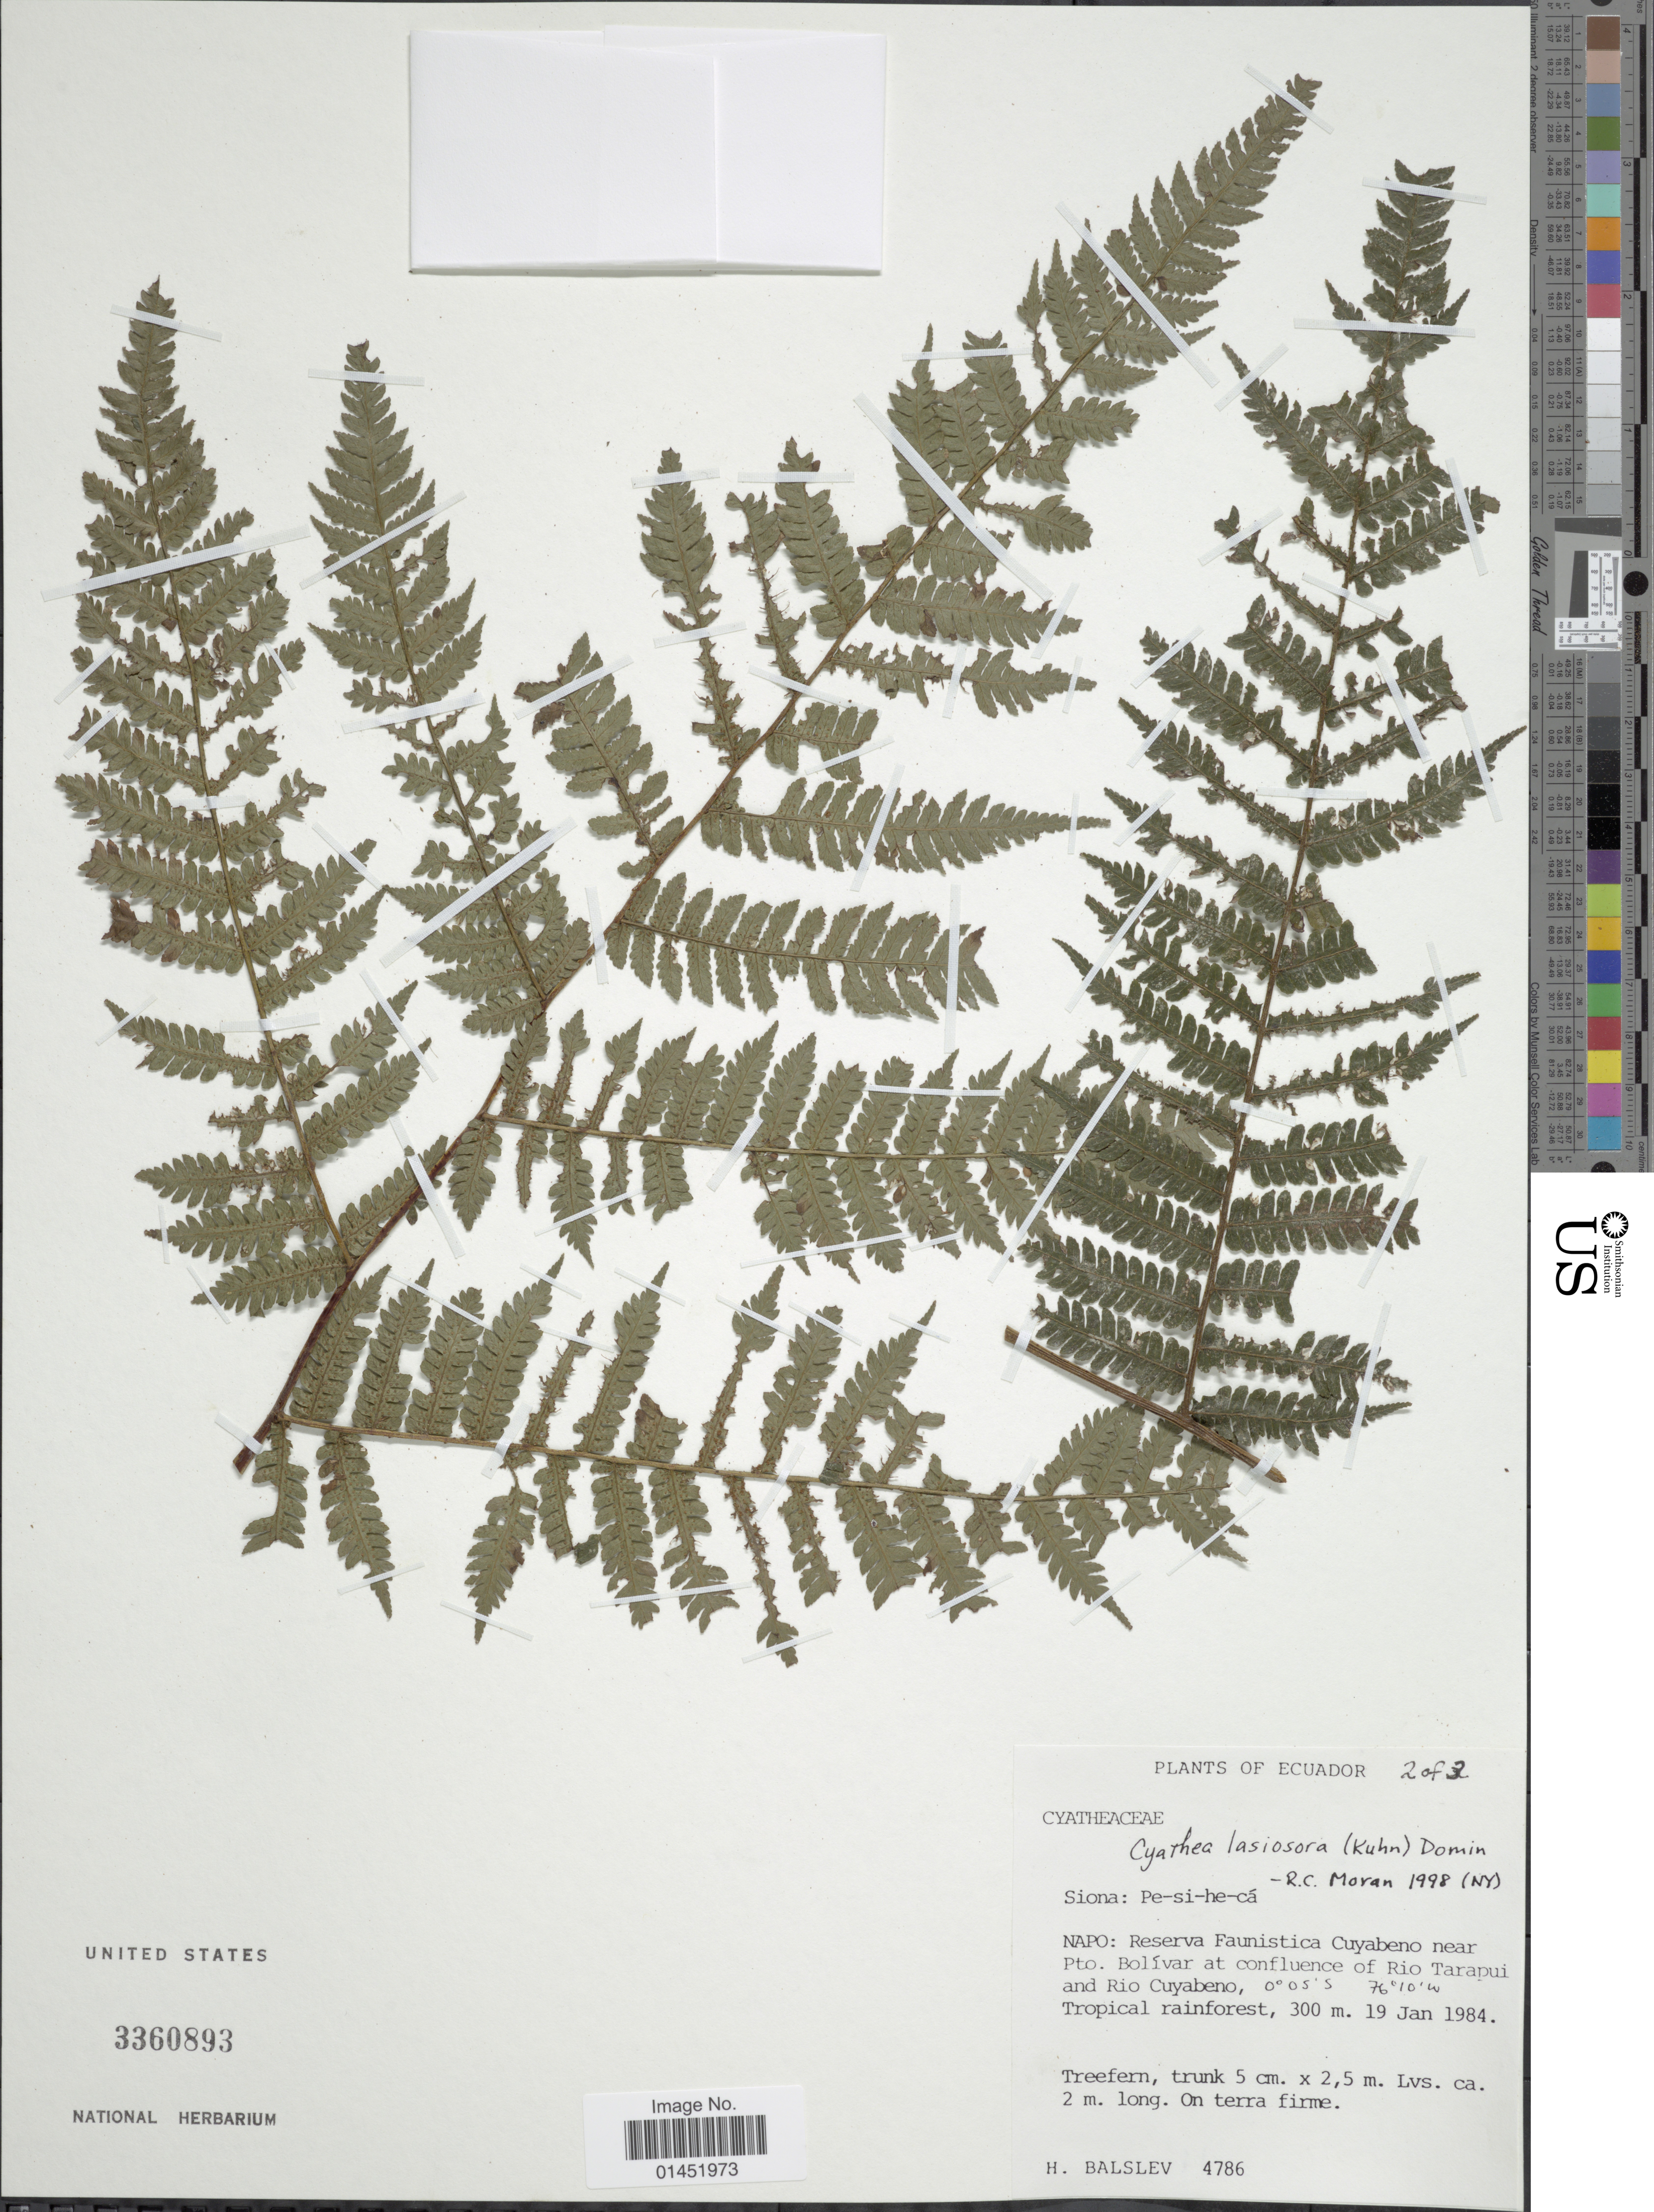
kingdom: Plantae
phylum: Tracheophyta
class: Polypodiopsida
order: Cyatheales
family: Cyatheaceae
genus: Cyathea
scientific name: Cyathea lasiosora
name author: (Mett. ex Kuhn) Domin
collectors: H. Balslev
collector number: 4786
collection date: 1984-01-19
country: Ecuador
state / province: Napo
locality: Siona: Pe-si-he-cá, reserva Faunista Cuiyabeno near Pto Bolívar at confluence of Rio Tarapui and Rio Cuyabeno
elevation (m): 300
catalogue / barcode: US 3360893